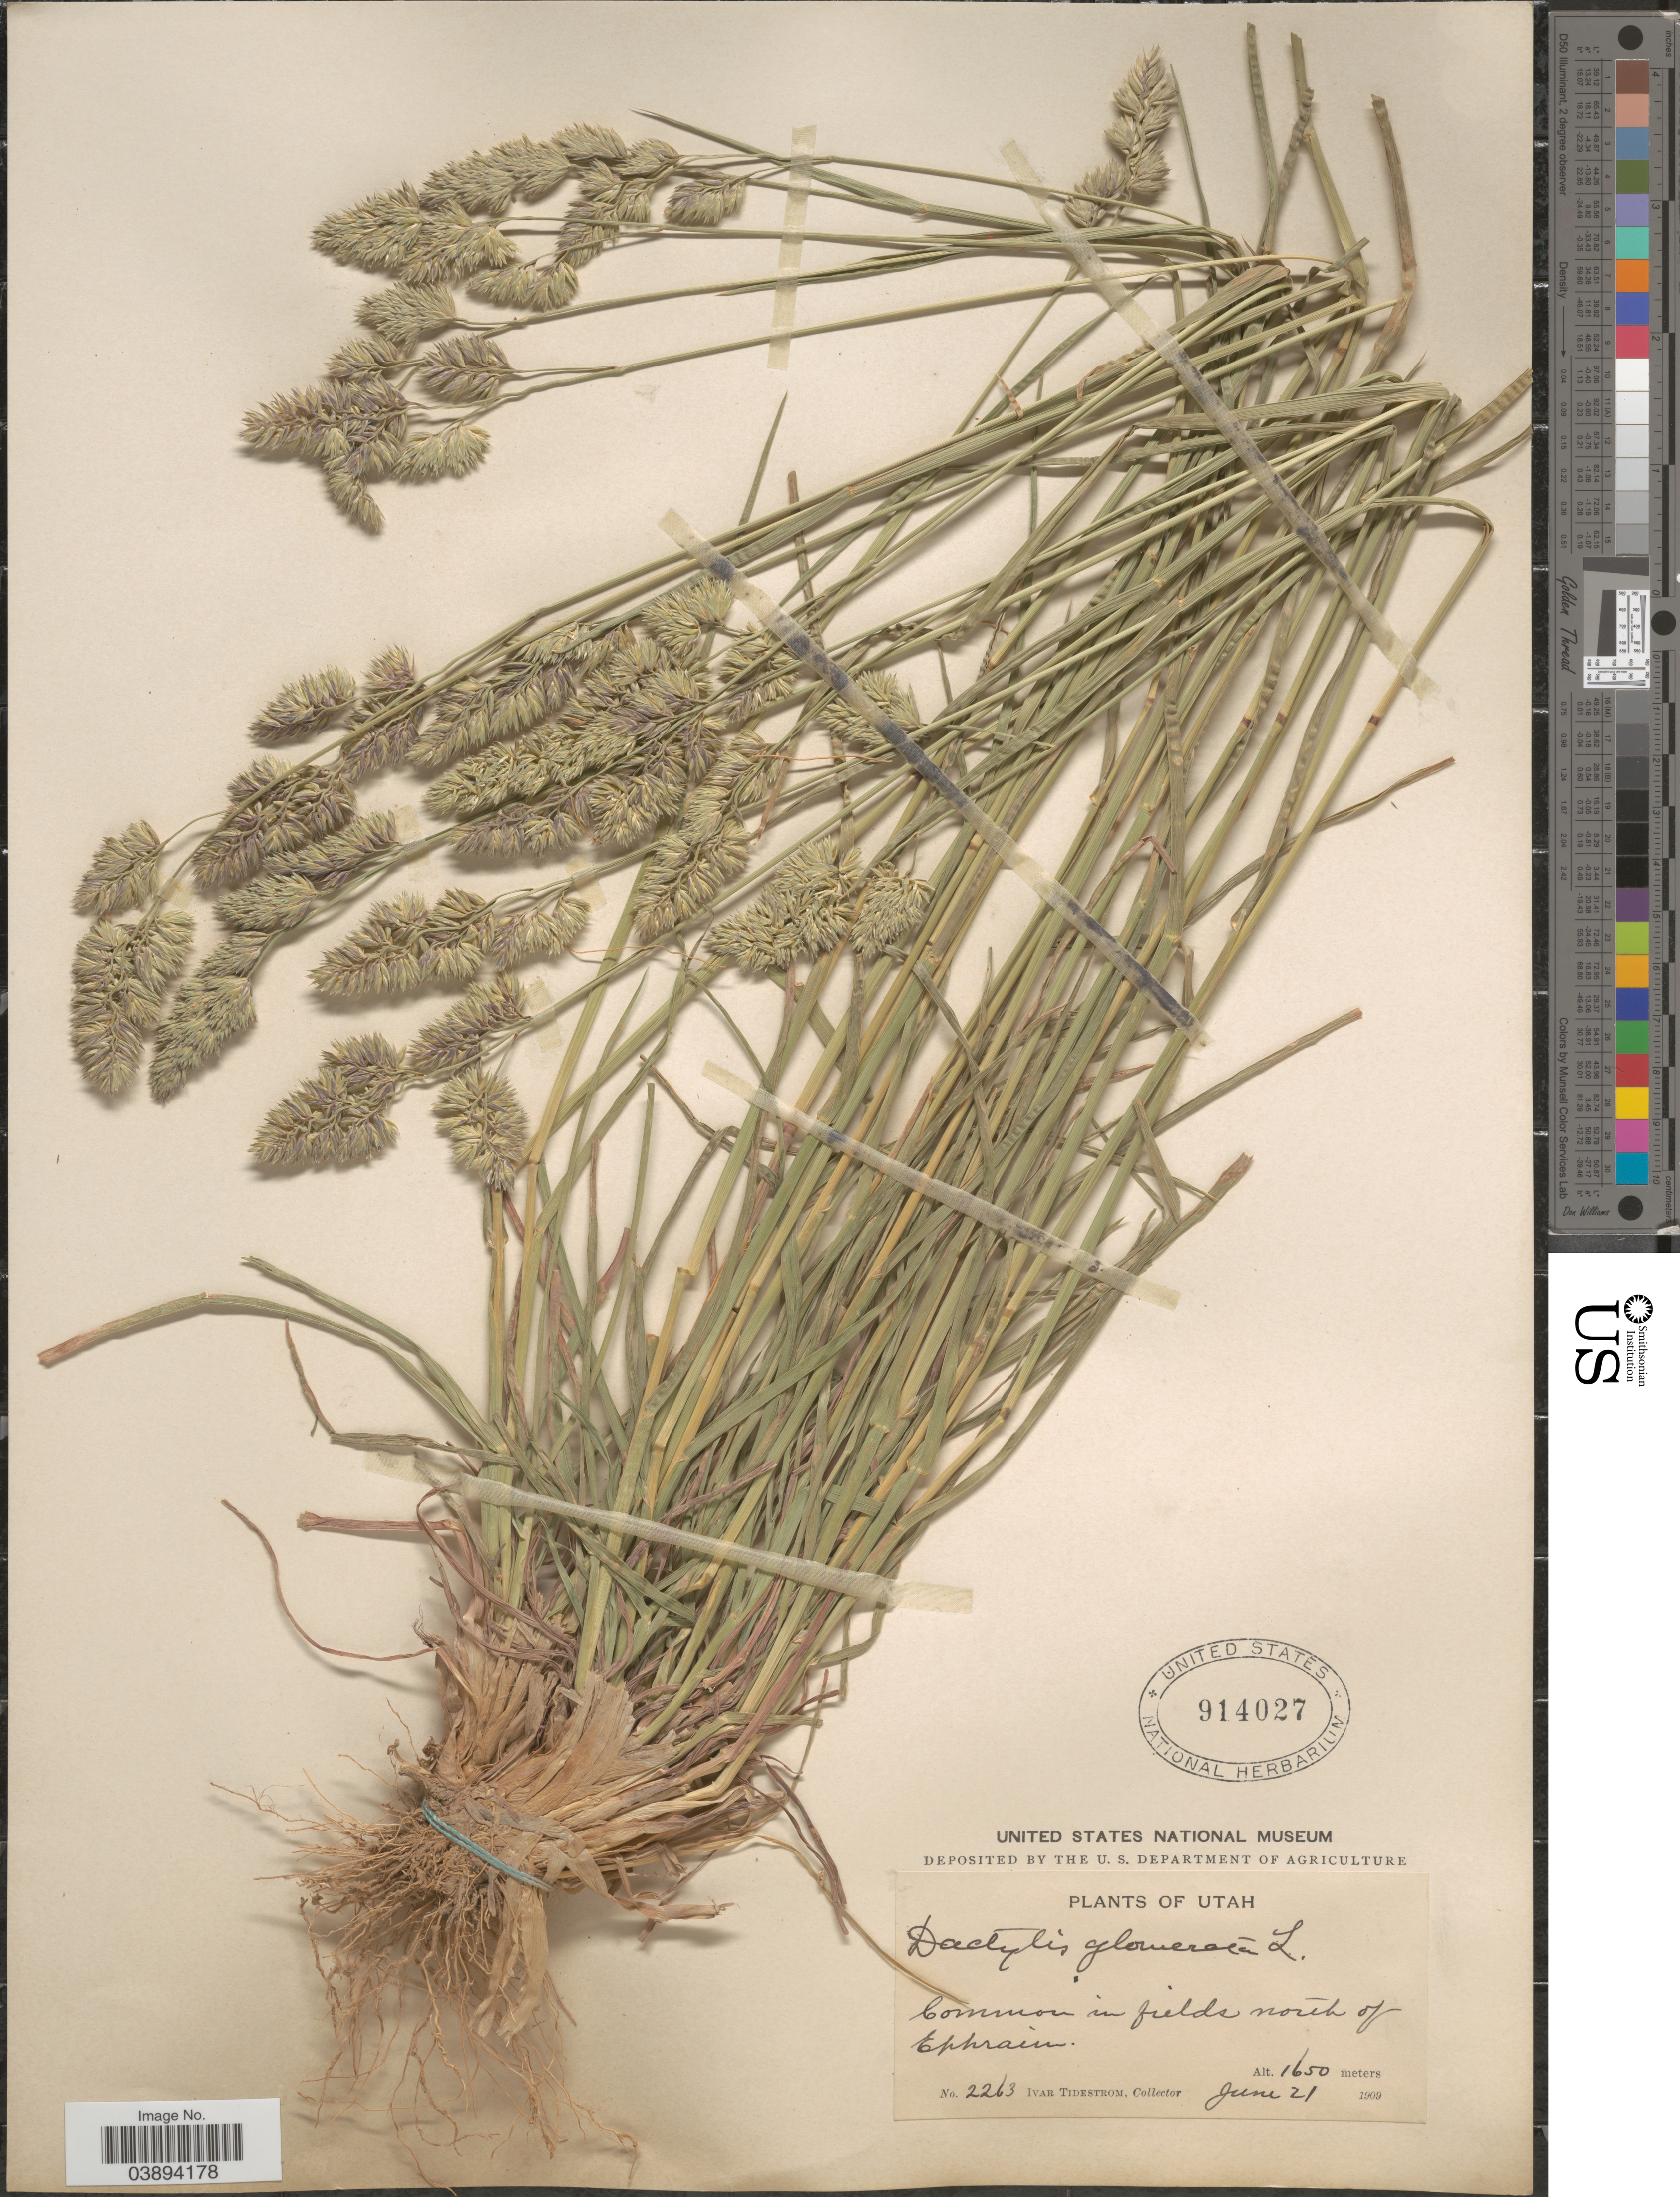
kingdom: Plantae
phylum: Tracheophyta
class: Liliopsida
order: Poales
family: Poaceae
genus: Dactylis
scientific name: Dactylis glomerata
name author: L.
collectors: I. F. Tidestrom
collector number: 2263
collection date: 1909-06-21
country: United States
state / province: Utah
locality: North of Ephraim.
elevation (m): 1650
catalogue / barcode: US 914027